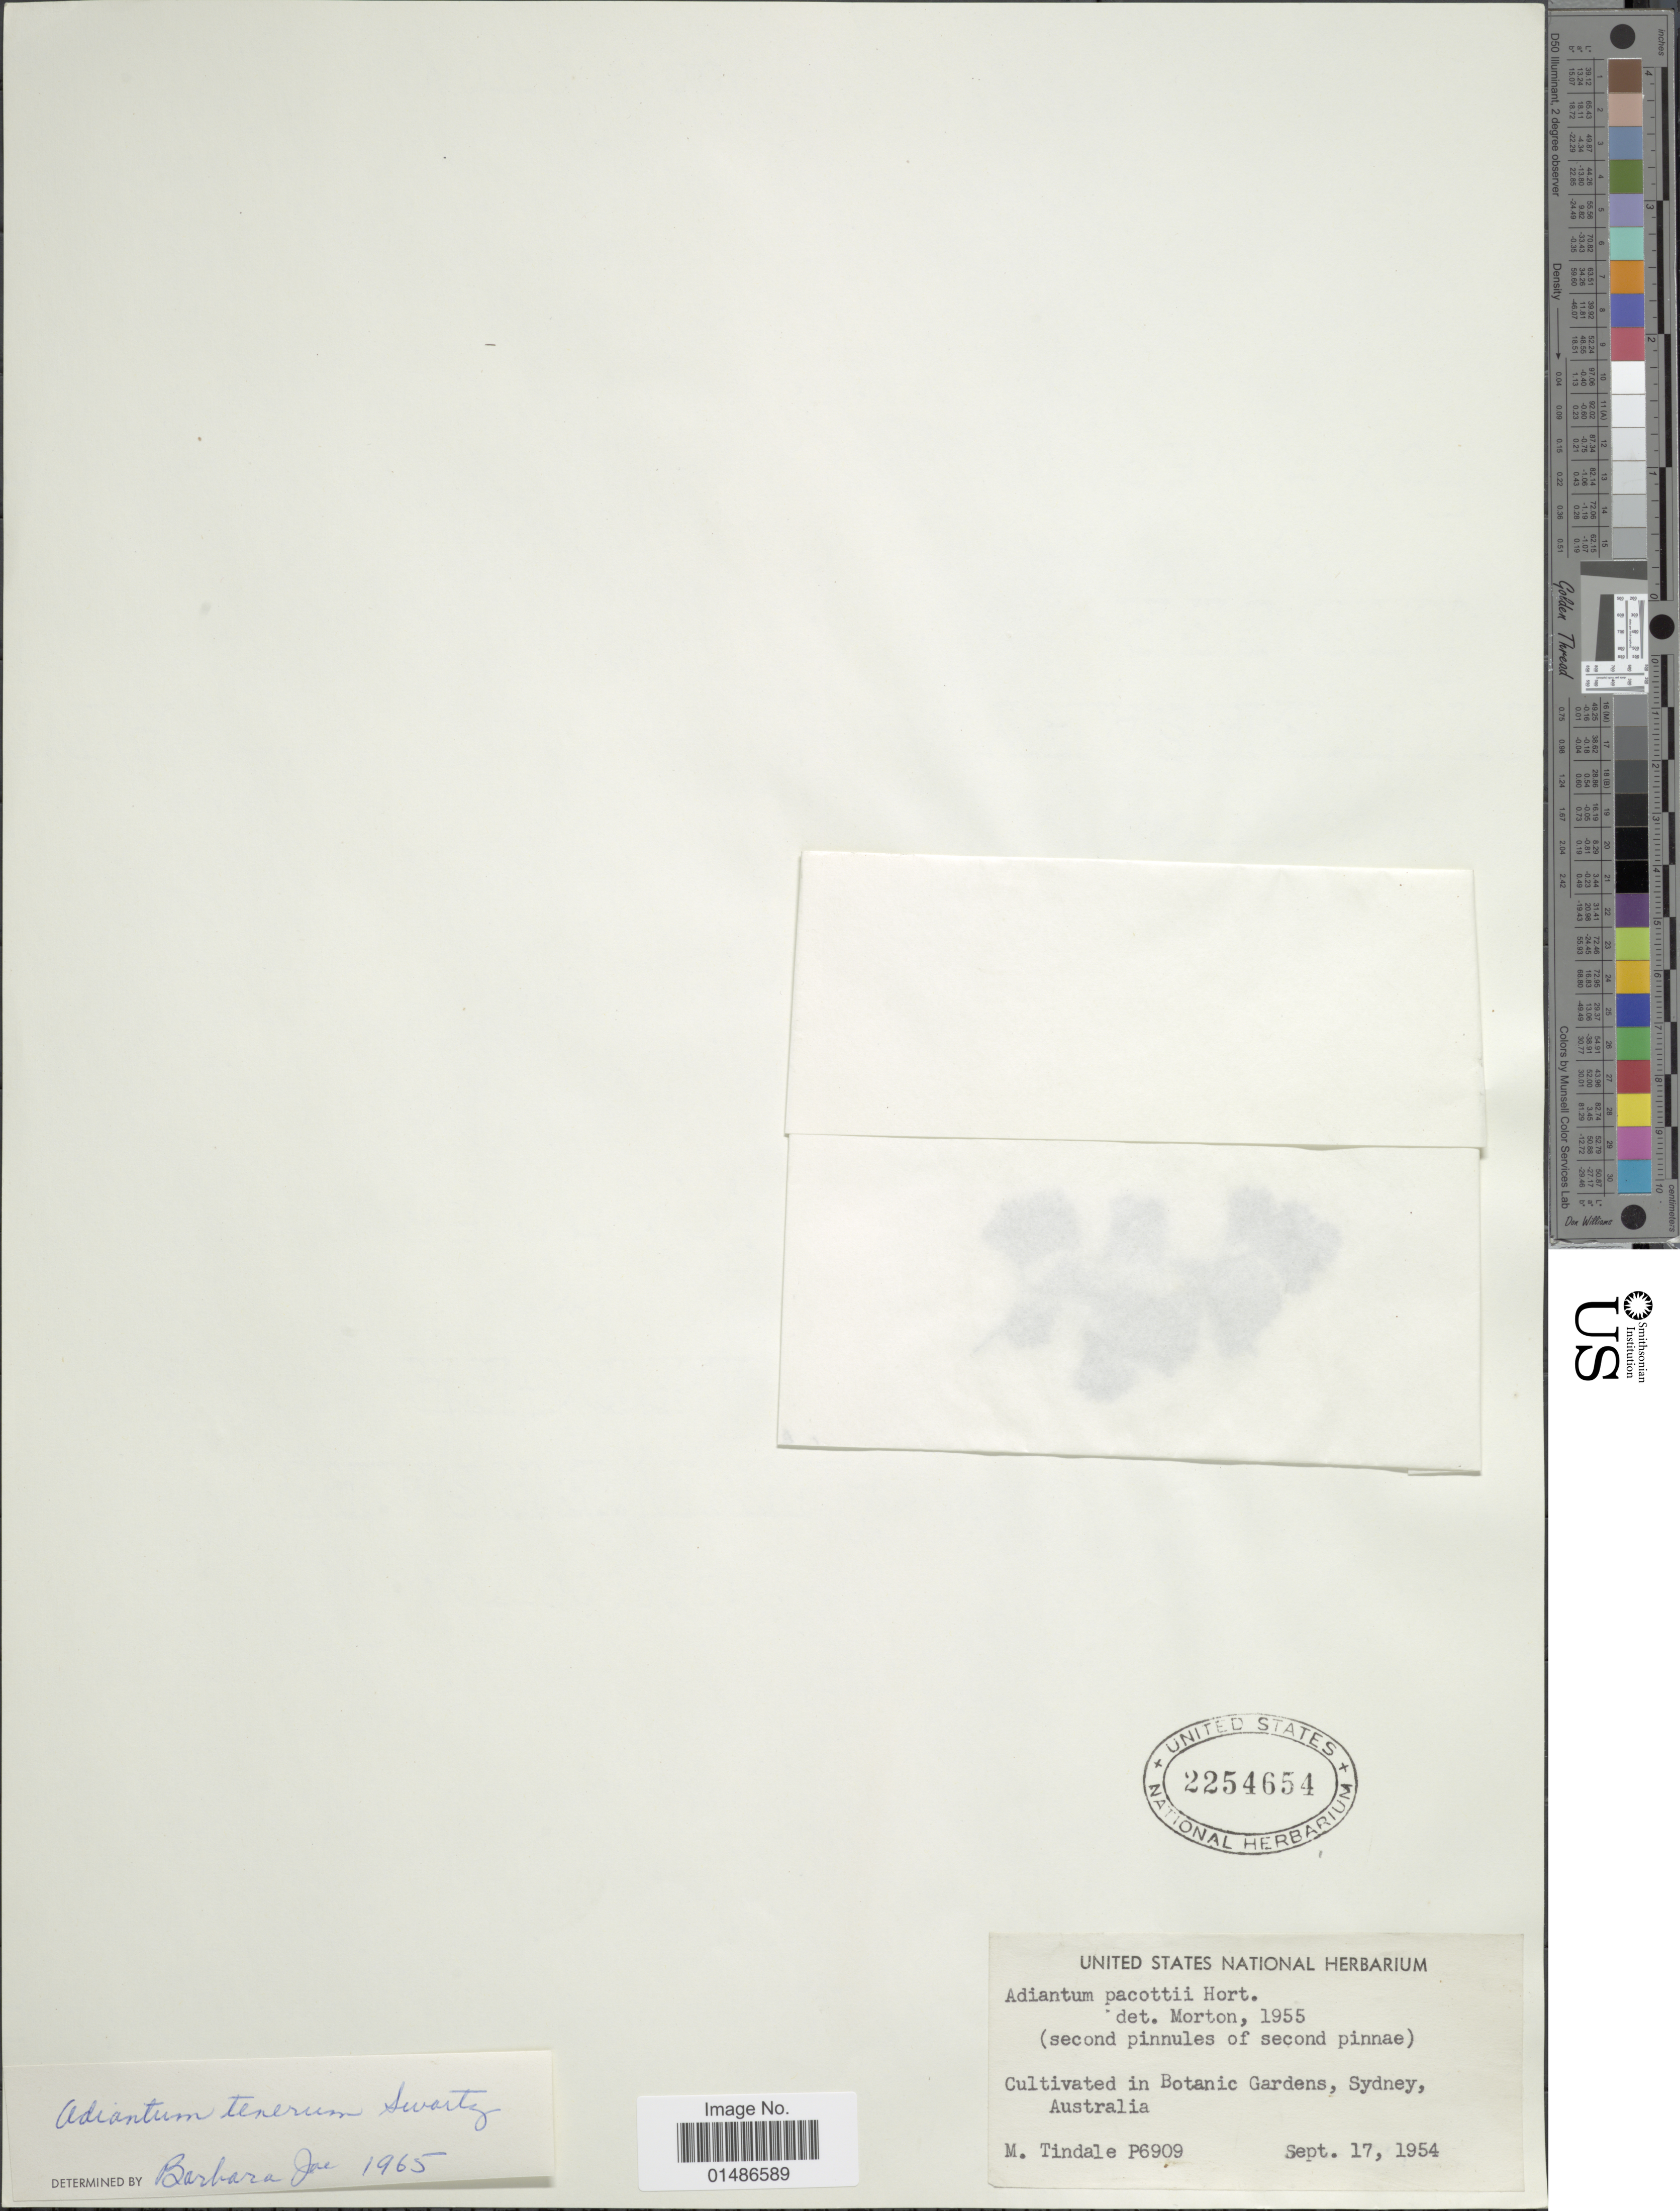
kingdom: Plantae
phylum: Tracheophyta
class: Polypodiopsida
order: Polypodiales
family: Pteridaceae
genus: Adiantum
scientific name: Adiantum tenerum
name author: Sw.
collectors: M. D. Tindale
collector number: P6909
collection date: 1954-09-17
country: Australia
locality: Cultivated in Botanic Gardens, Sydney.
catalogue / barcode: US 2254654